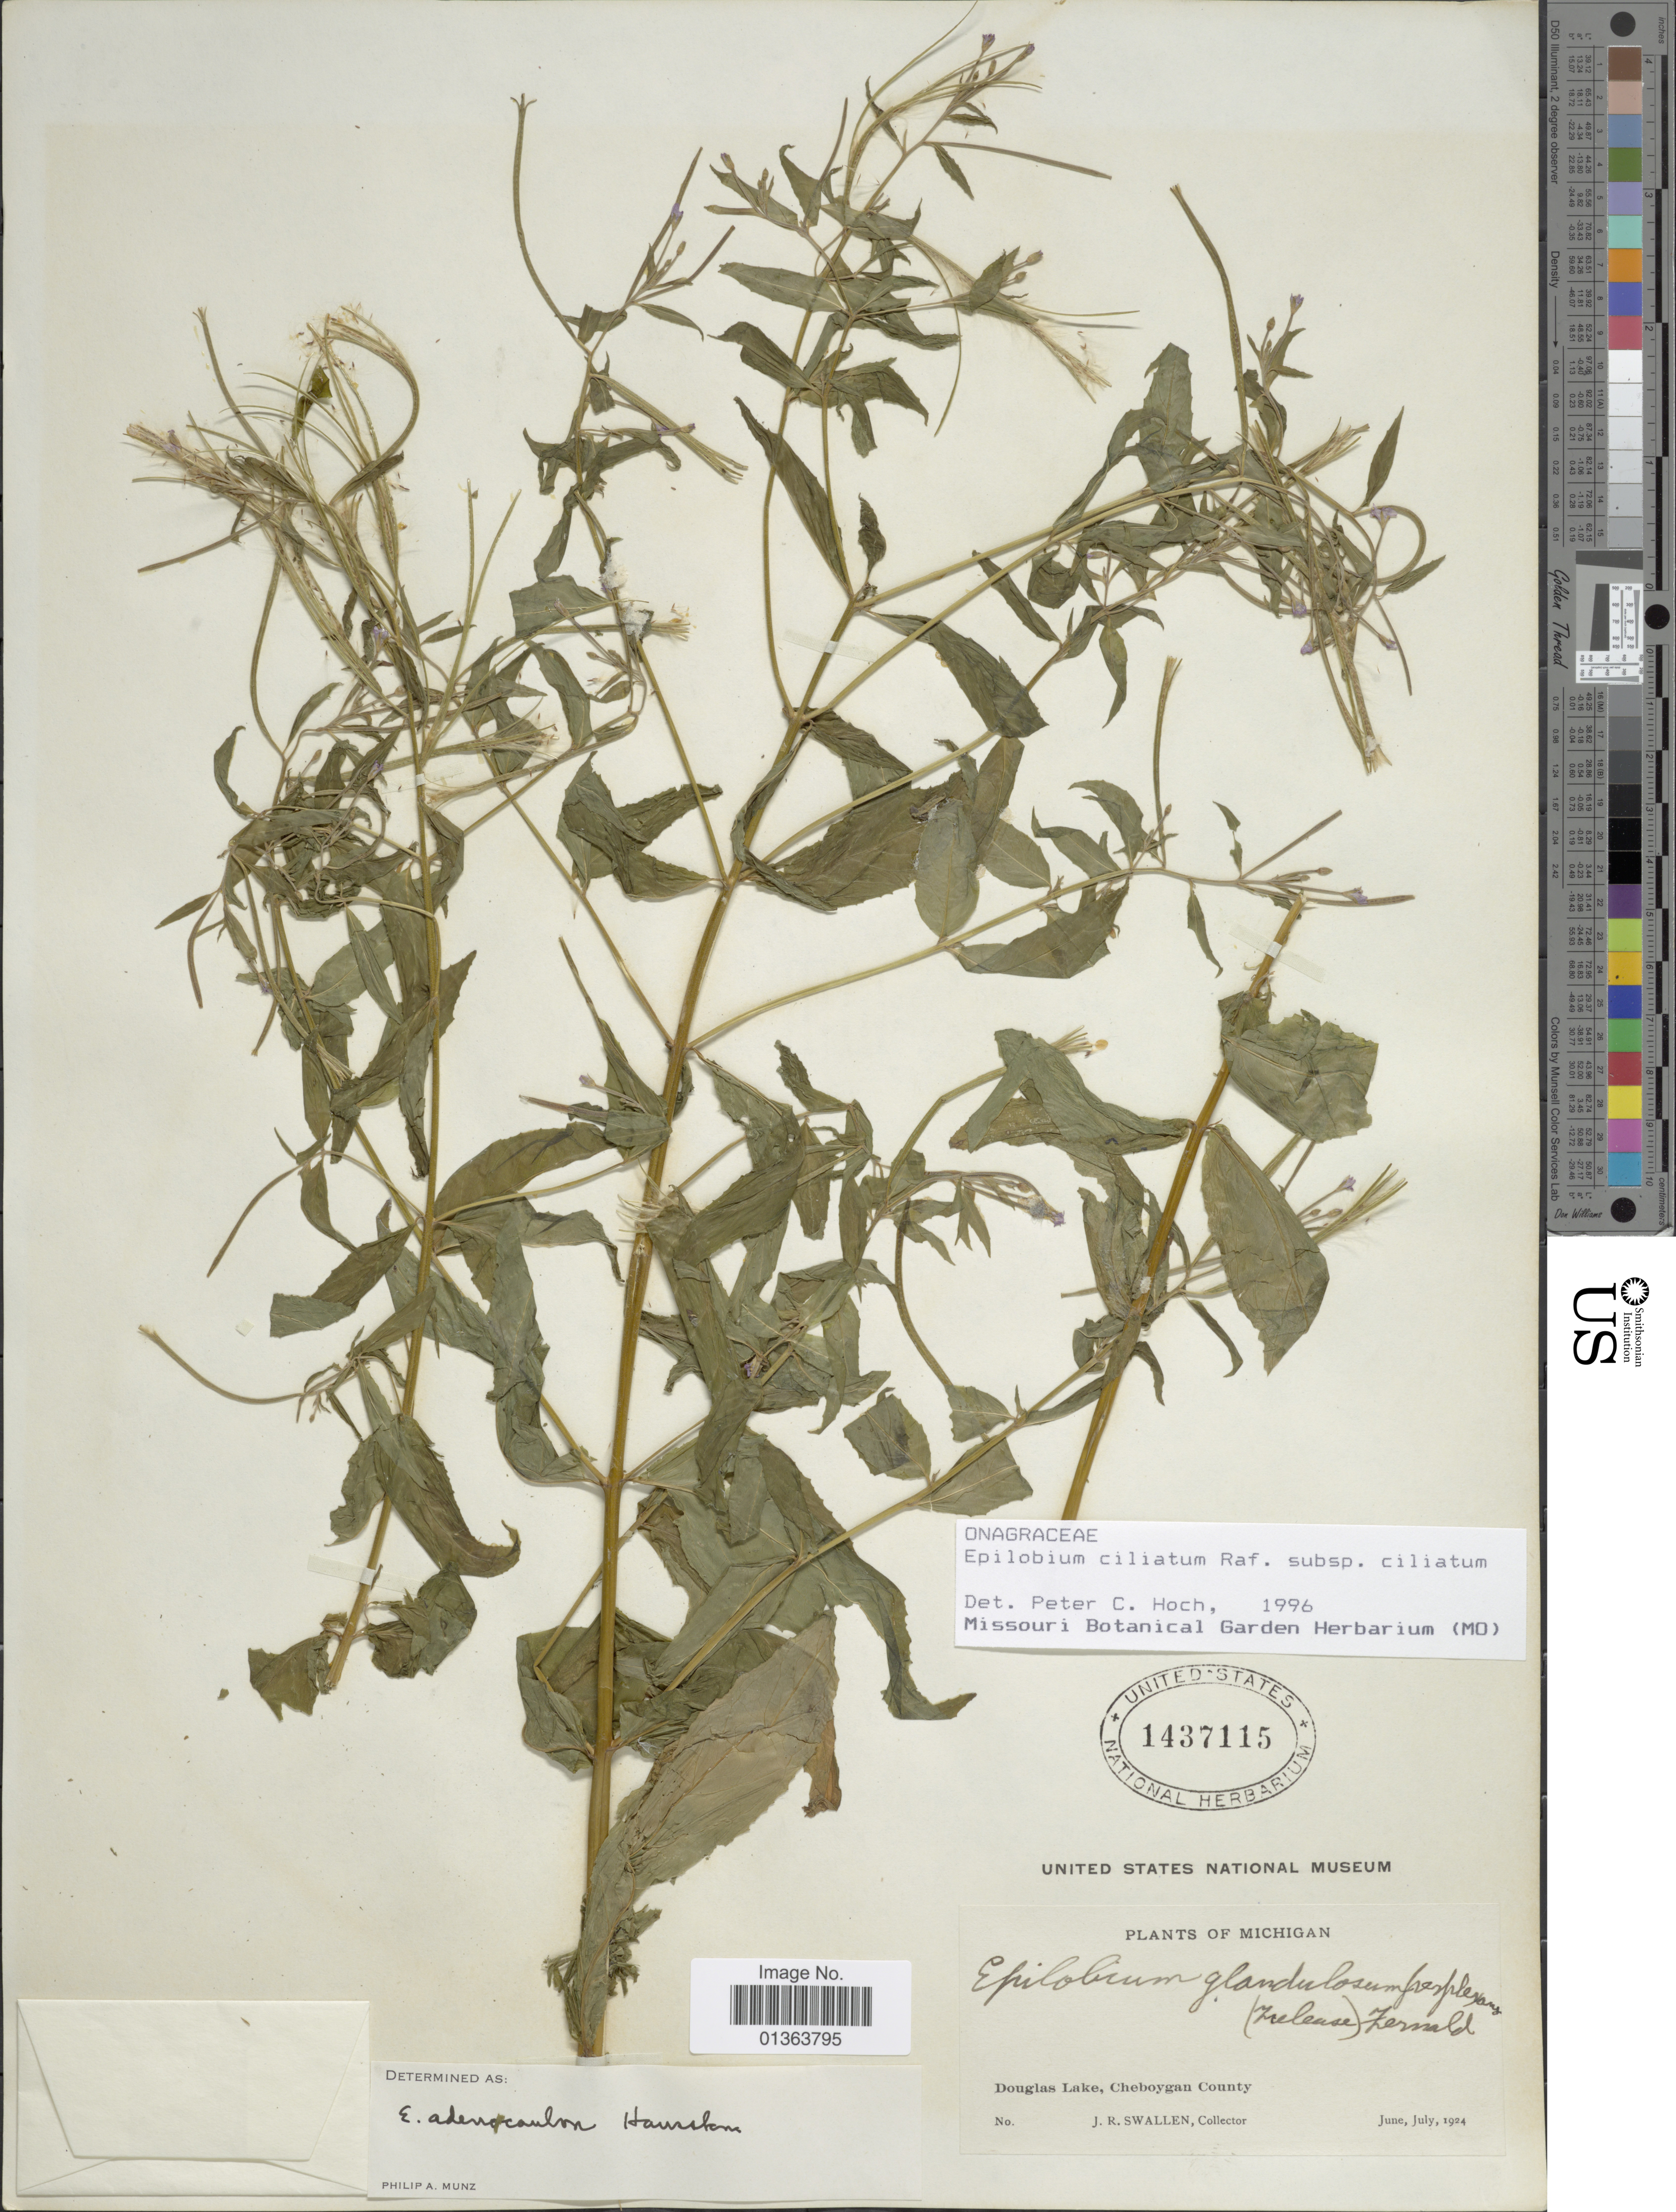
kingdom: Plantae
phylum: Tracheophyta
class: Magnoliopsida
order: Myrtales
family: Onagraceae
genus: Epilobium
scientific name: Epilobium ciliatum subsp. ciliatum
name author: Raf.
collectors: J. R. Swallen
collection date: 1924-06/1924-07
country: United States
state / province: Michigan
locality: Douglas Lake, Cheboygan County.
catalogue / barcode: US 1437115